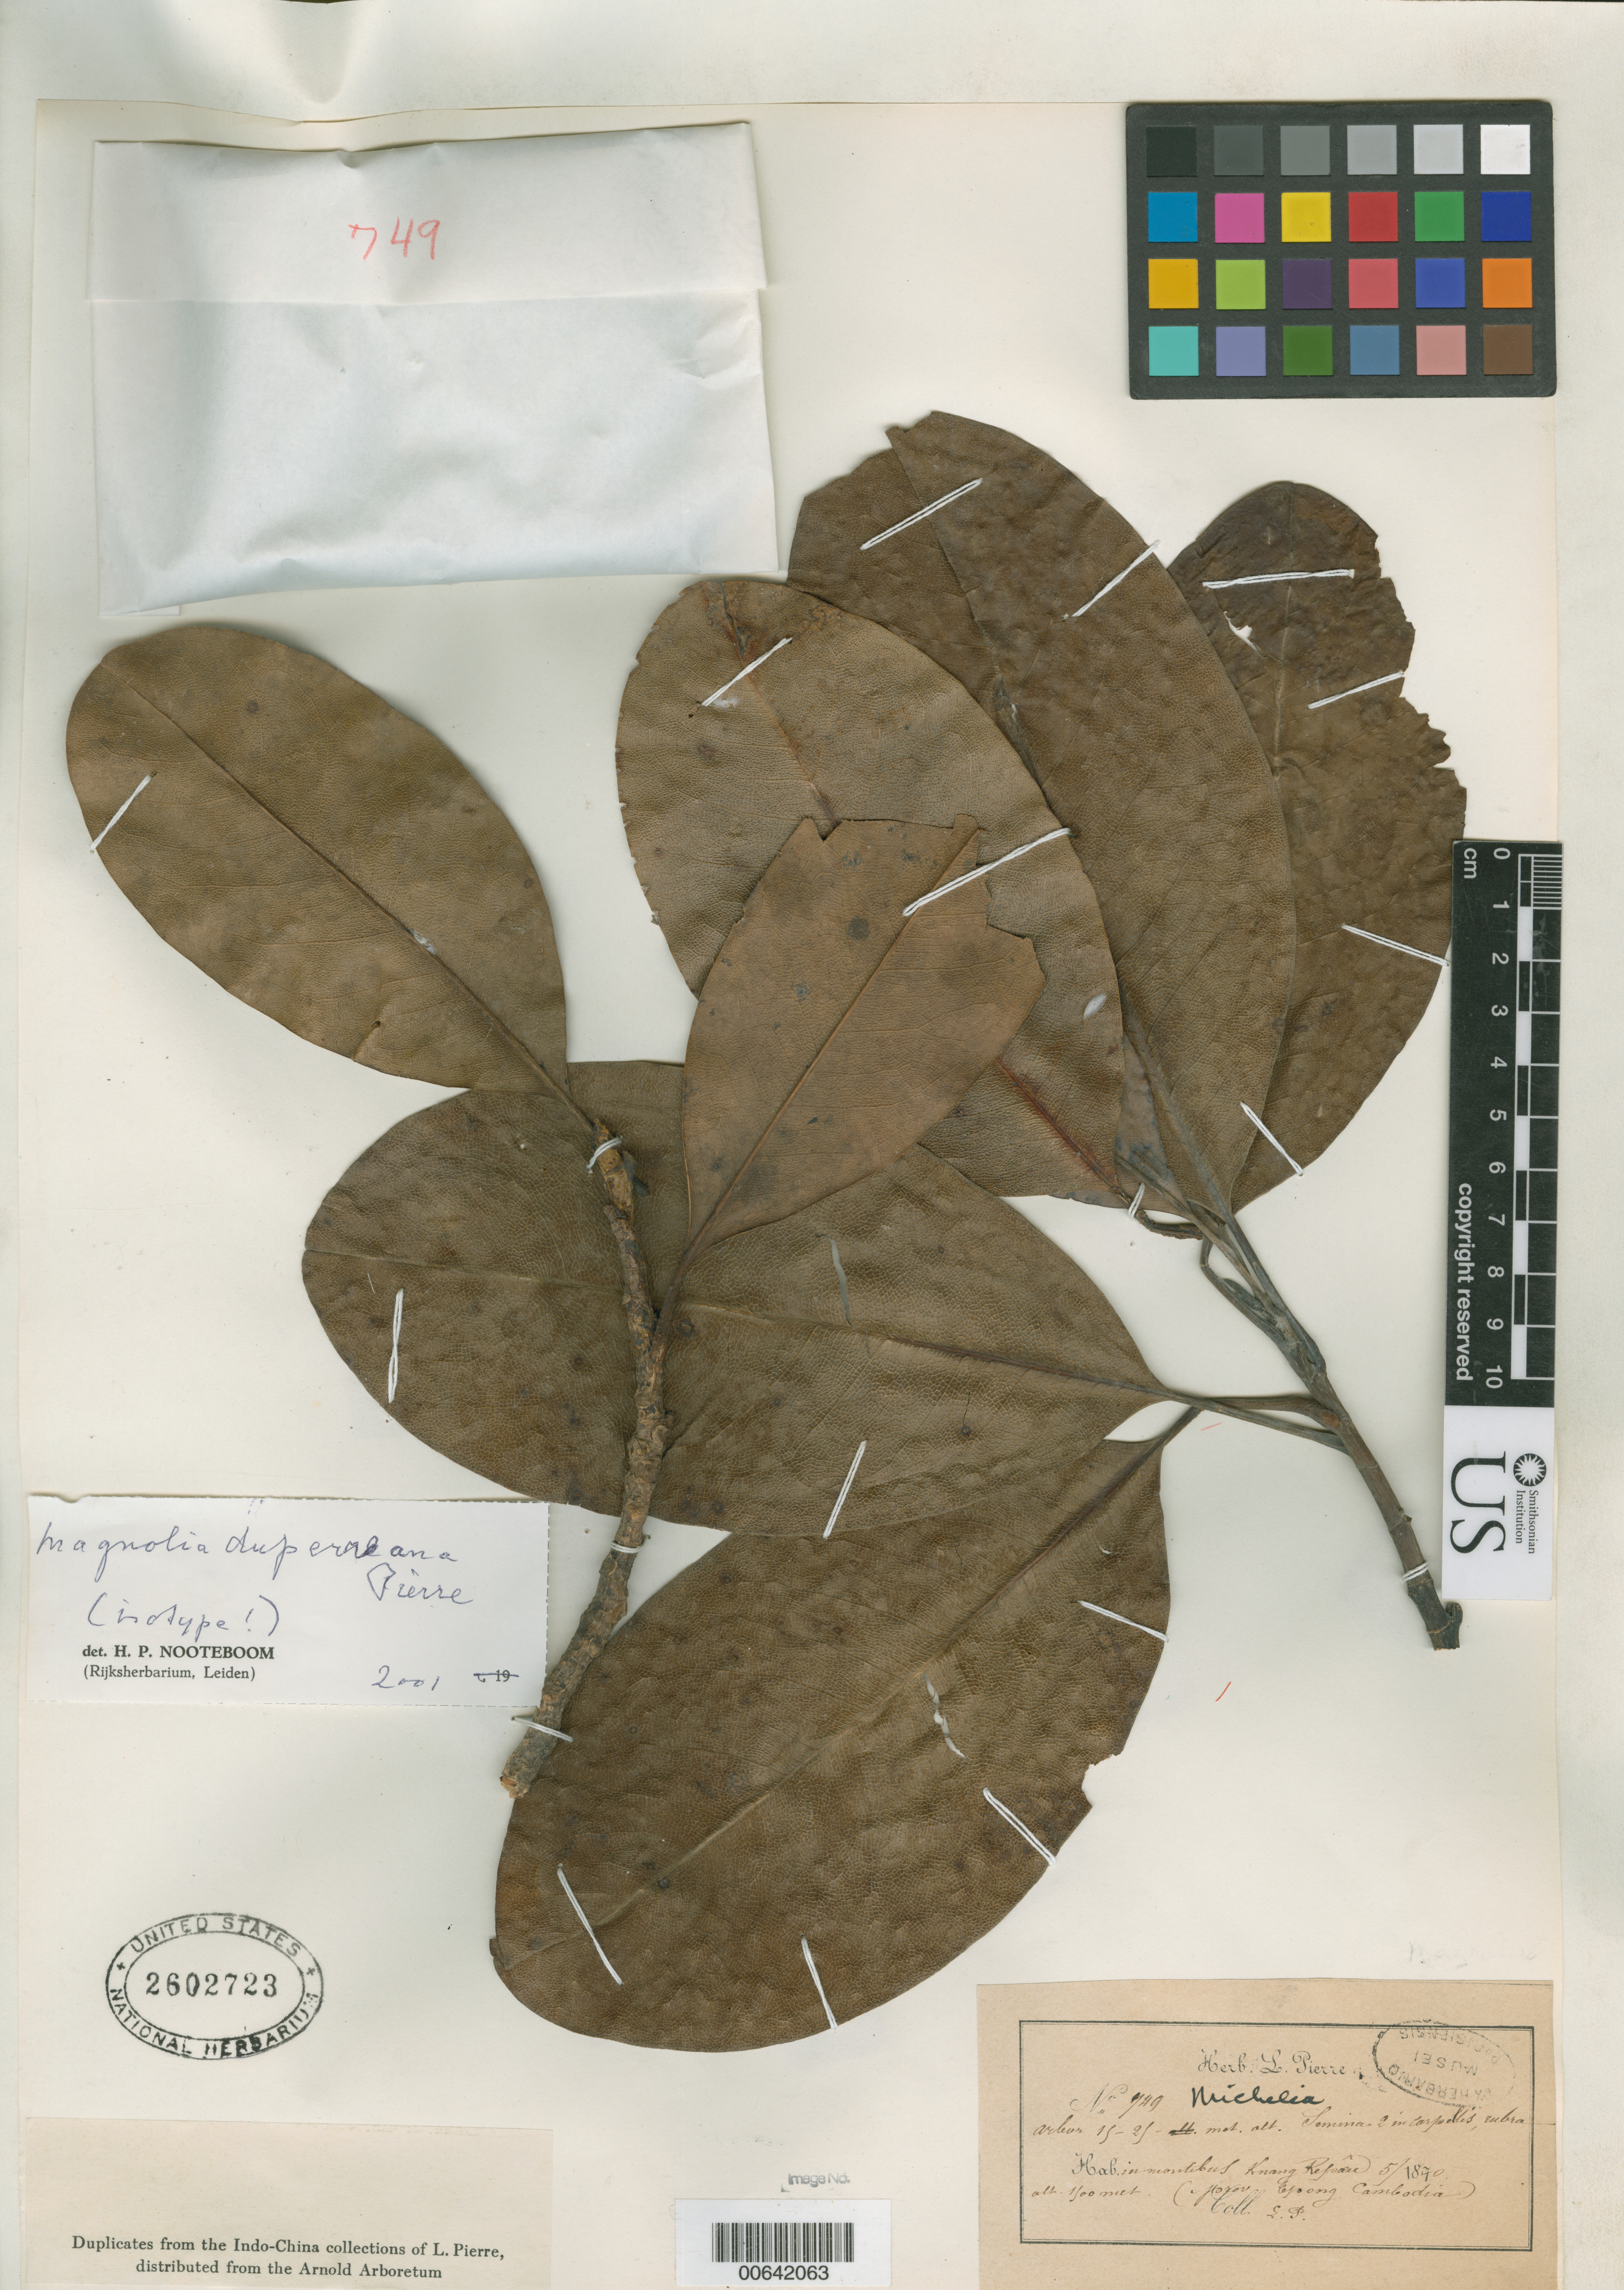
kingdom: Plantae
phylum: Tracheophyta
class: Magnoliopsida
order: Magnoliales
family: Magnoliaceae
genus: Magnolia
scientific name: Magnolia duperreana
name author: Pierre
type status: Isotype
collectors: J. Pierre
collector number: Herb. Pierre 749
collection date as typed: May 1840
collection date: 1840-05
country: Cambodia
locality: Hab. in montibus Knang Repoeu, (Prov. Tpong).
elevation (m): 1100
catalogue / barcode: US 2602723